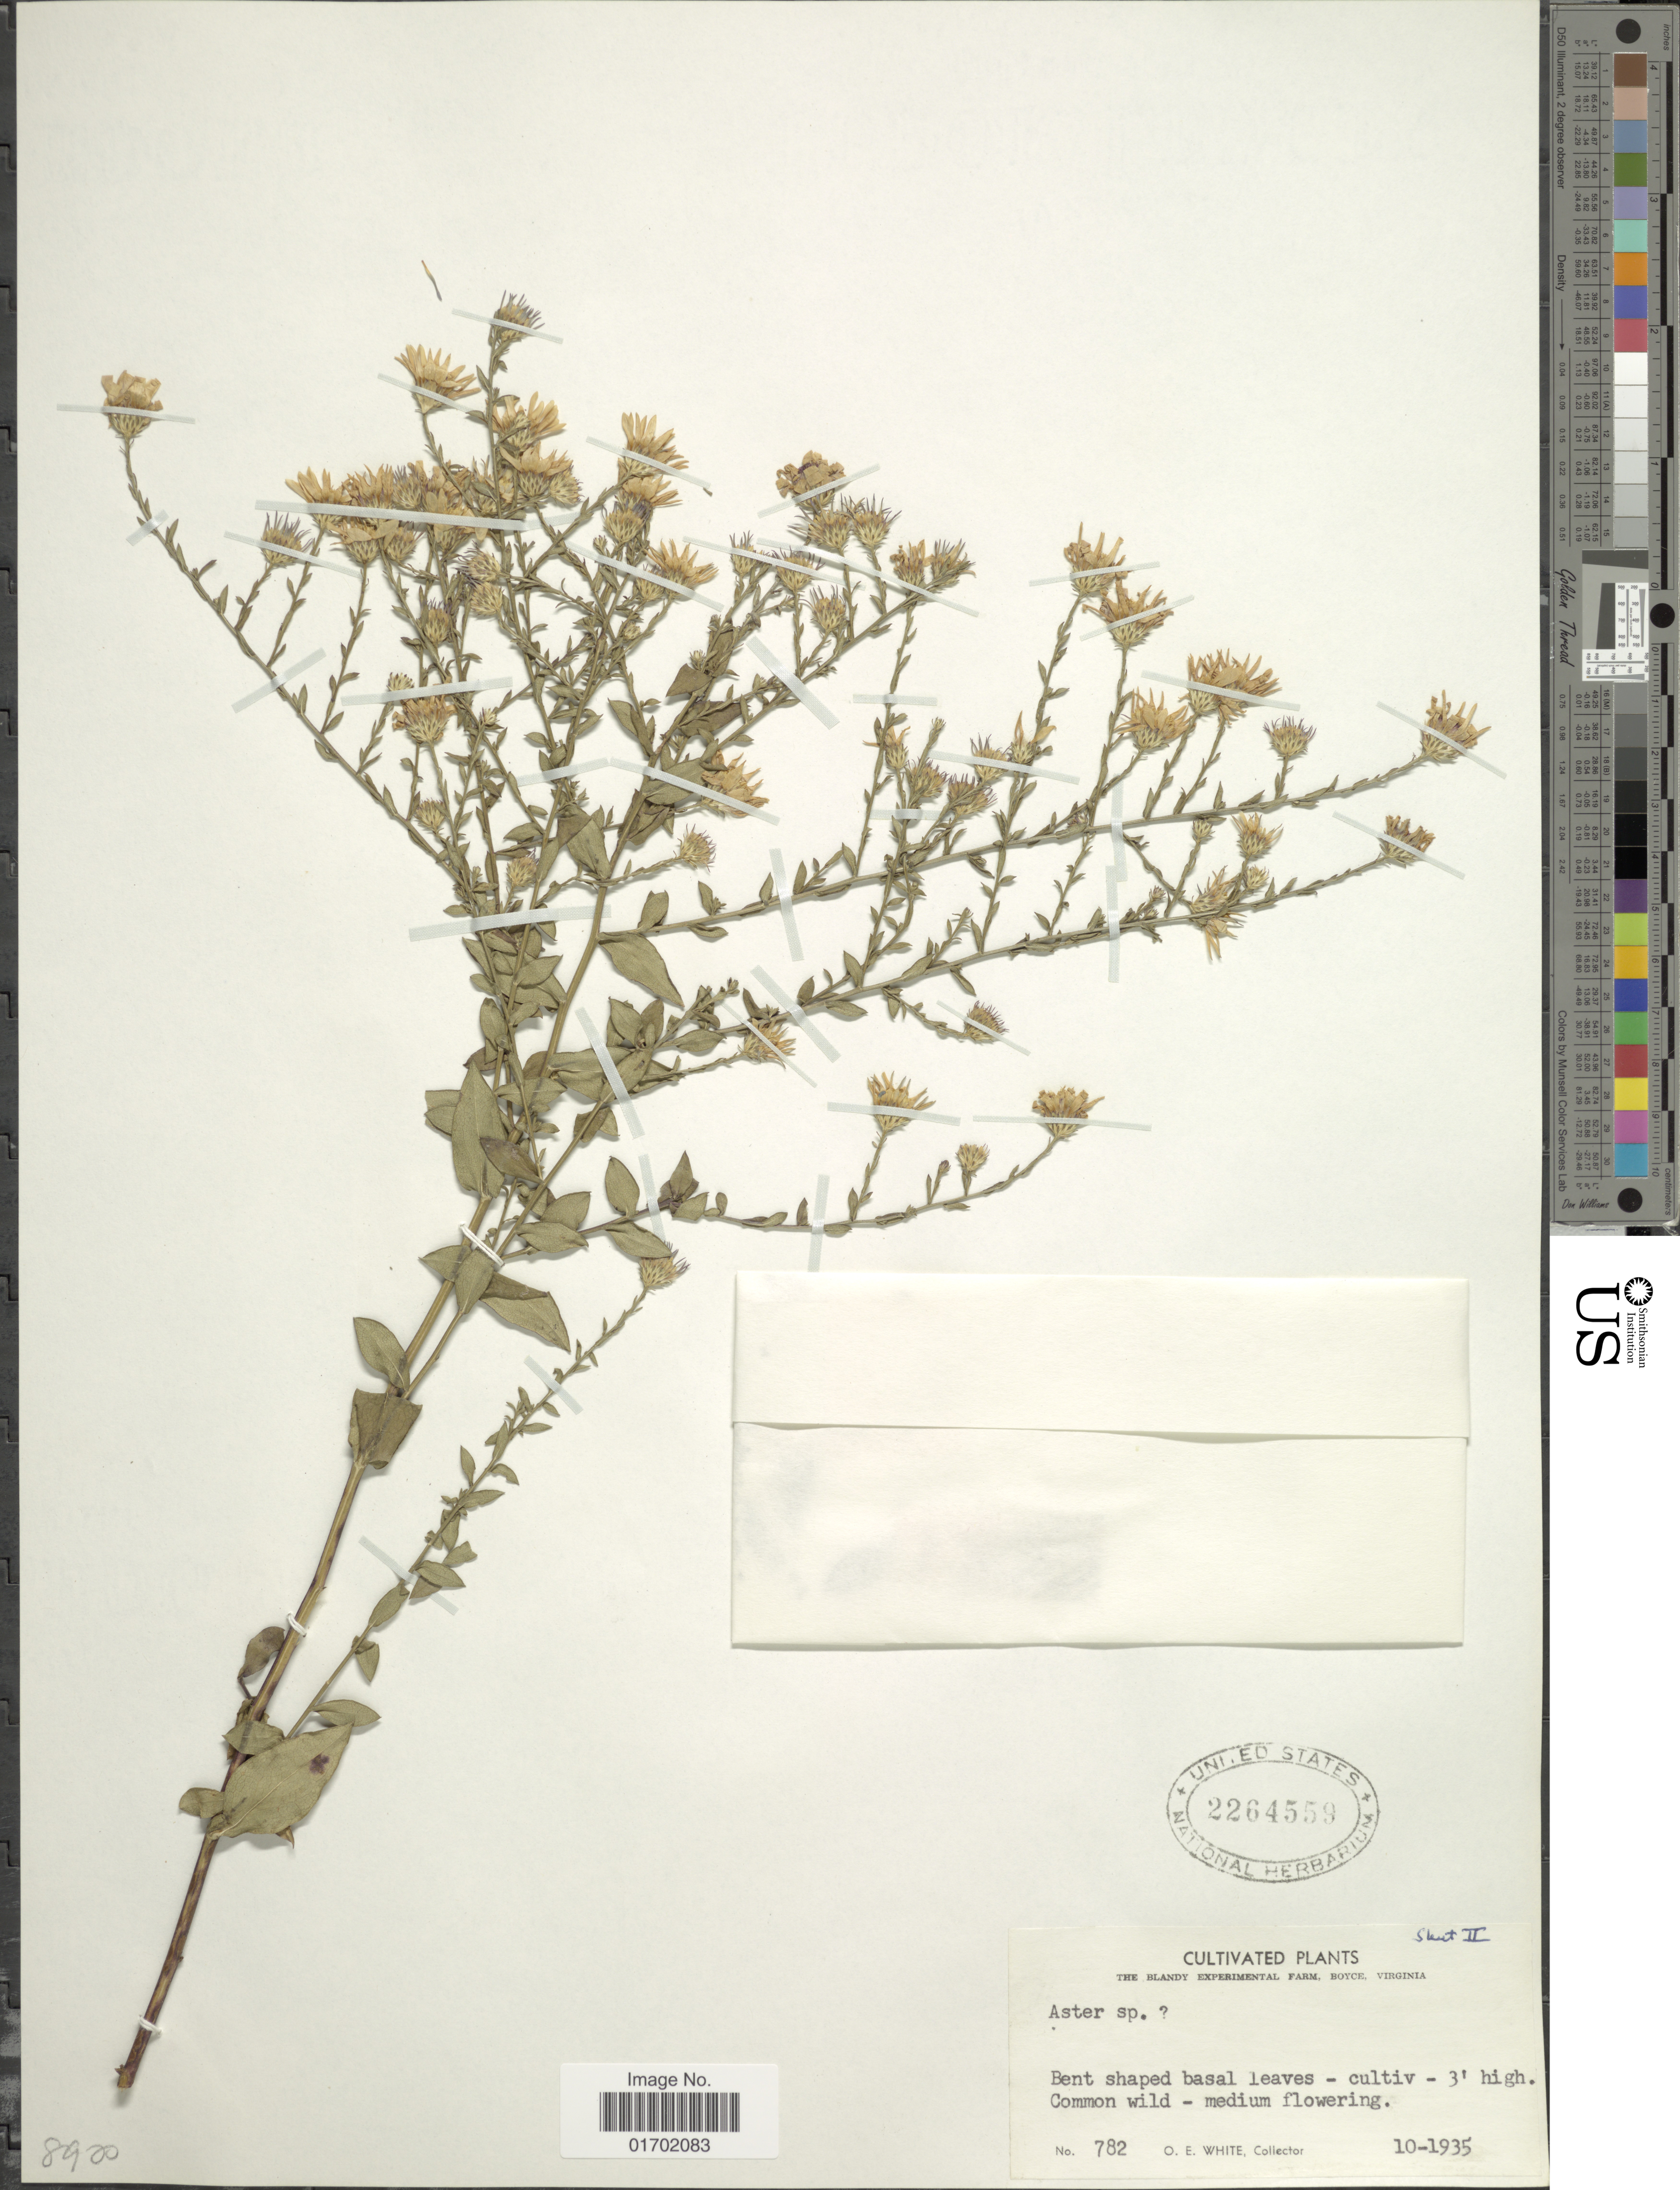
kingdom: Plantae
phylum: Tracheophyta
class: Magnoliopsida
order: Asterales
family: Asteraceae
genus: Symphyotrichum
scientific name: Symphyotrichum pilosum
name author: (Willd.) G.L. Nesom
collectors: O. E. White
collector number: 782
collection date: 1935-10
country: United States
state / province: Virginia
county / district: Clarke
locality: Boyce, Virginia [unsure placement]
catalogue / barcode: US 2264559